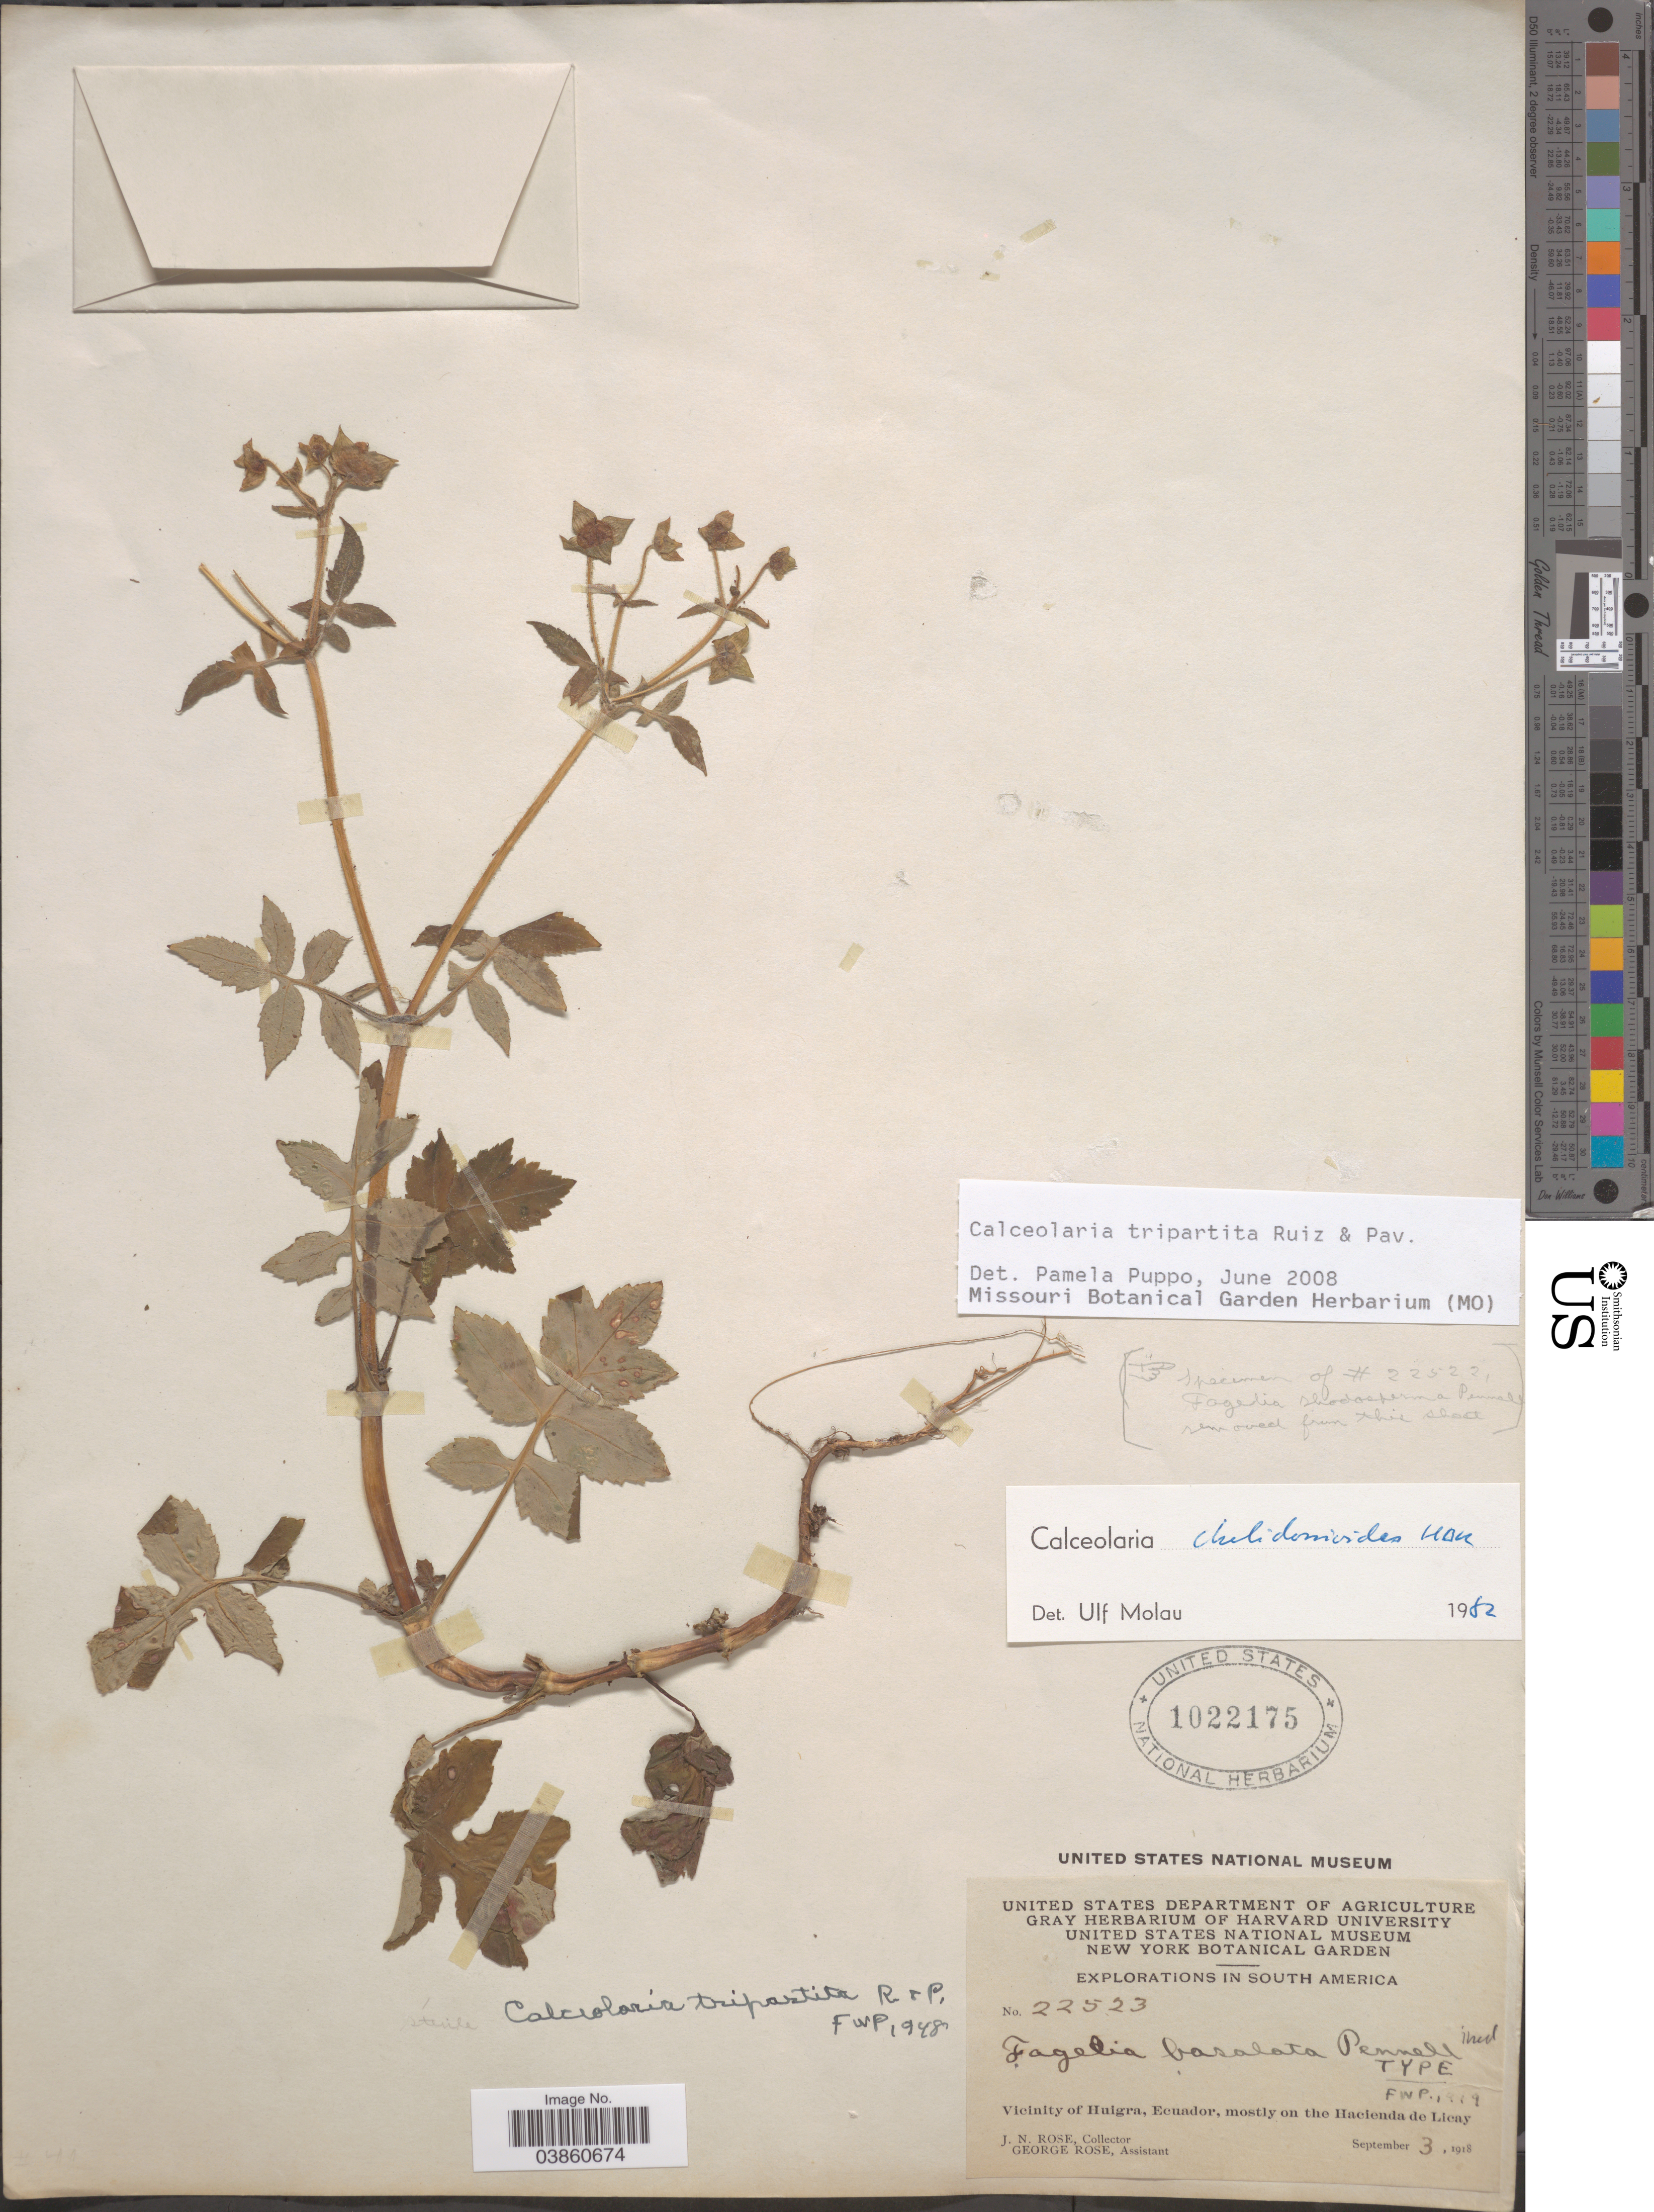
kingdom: Plantae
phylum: Tracheophyta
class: Magnoliopsida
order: Lamiales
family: Calceolariaceae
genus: Calceolaria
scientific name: Calceolaria tripartita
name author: Ruiz & Pav.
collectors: J. N. Rose & G. Rose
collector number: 22523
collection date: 1918-09-03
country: Ecuador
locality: Vicinity of Huigra, mostly on the Hacienda de Licay.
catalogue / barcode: US 1022175